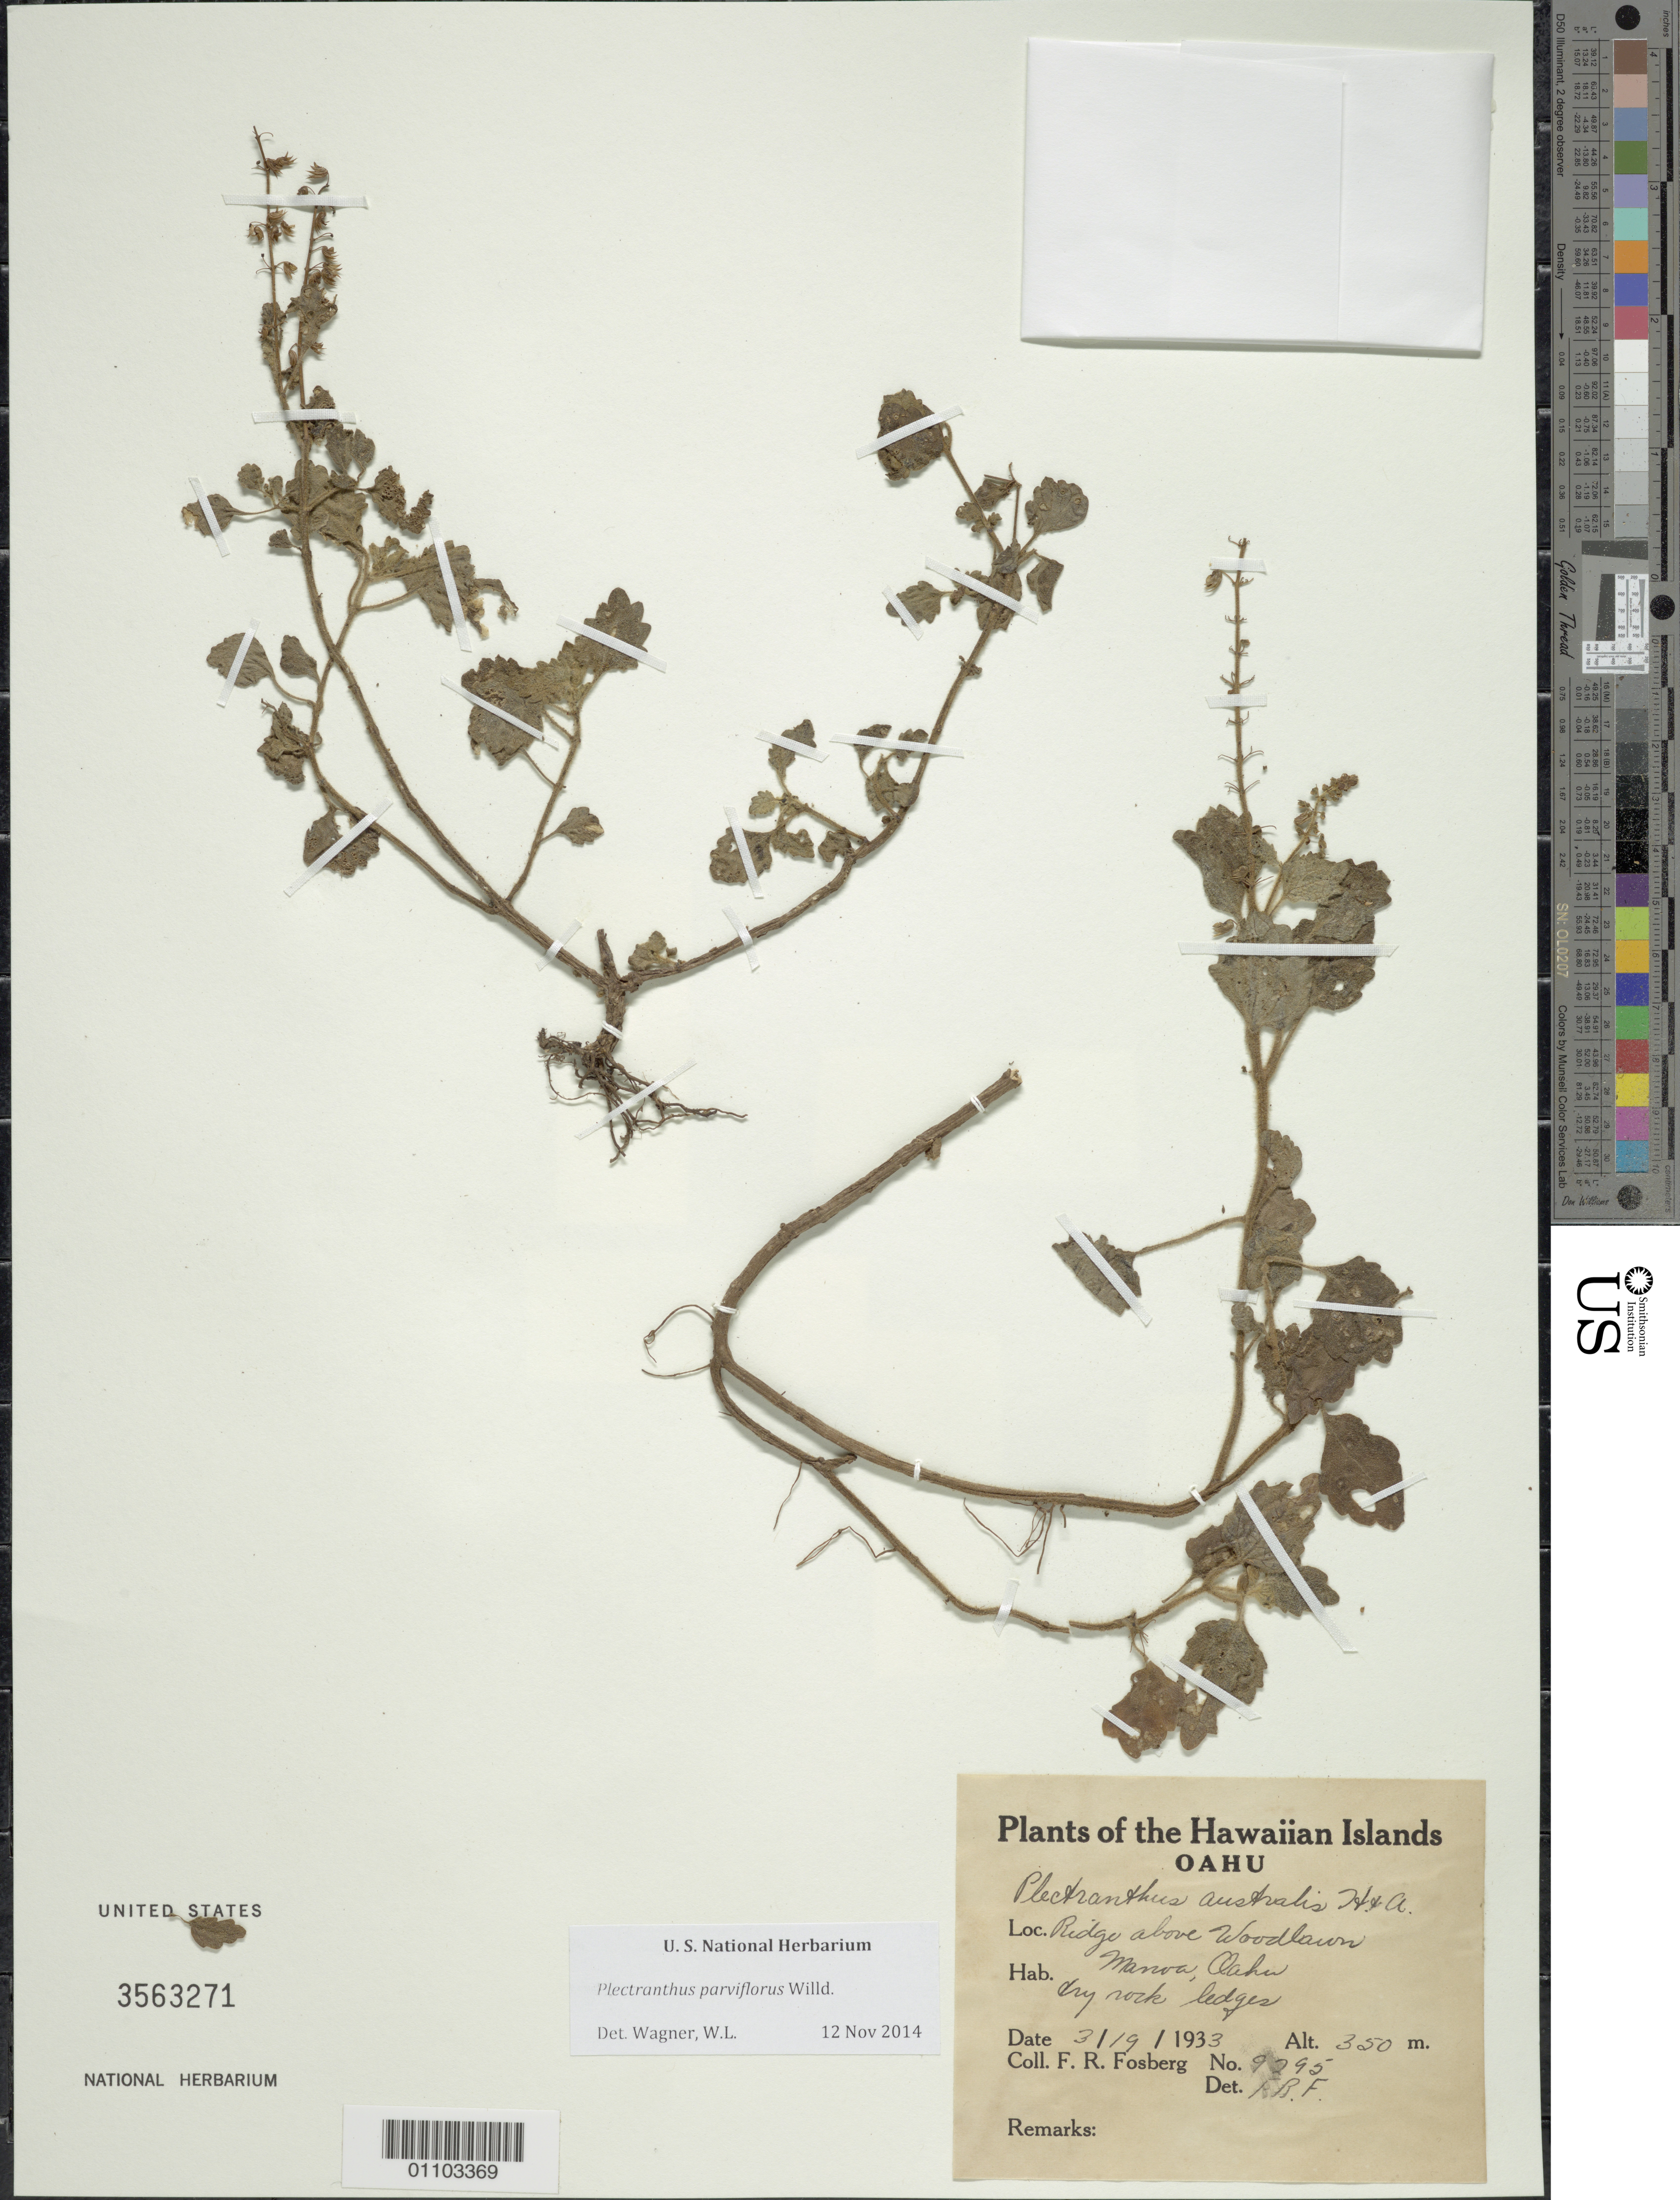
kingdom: Plantae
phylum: Tracheophyta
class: Magnoliopsida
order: Lamiales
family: Lamiaceae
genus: Coleus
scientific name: Coleus australis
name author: (Br.) A.J. Paton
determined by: Wagner, W. L., (BOT), Smithsonian Institution - National Museum of Natural History (UNITED STATES)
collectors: F. R. Fosberg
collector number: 9295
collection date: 1933-03-19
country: United States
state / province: Hawaii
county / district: Honolulu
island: Oahu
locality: Ridge above Woodlawn, Manoa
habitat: Dry rock.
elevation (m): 350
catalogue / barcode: US 3563271